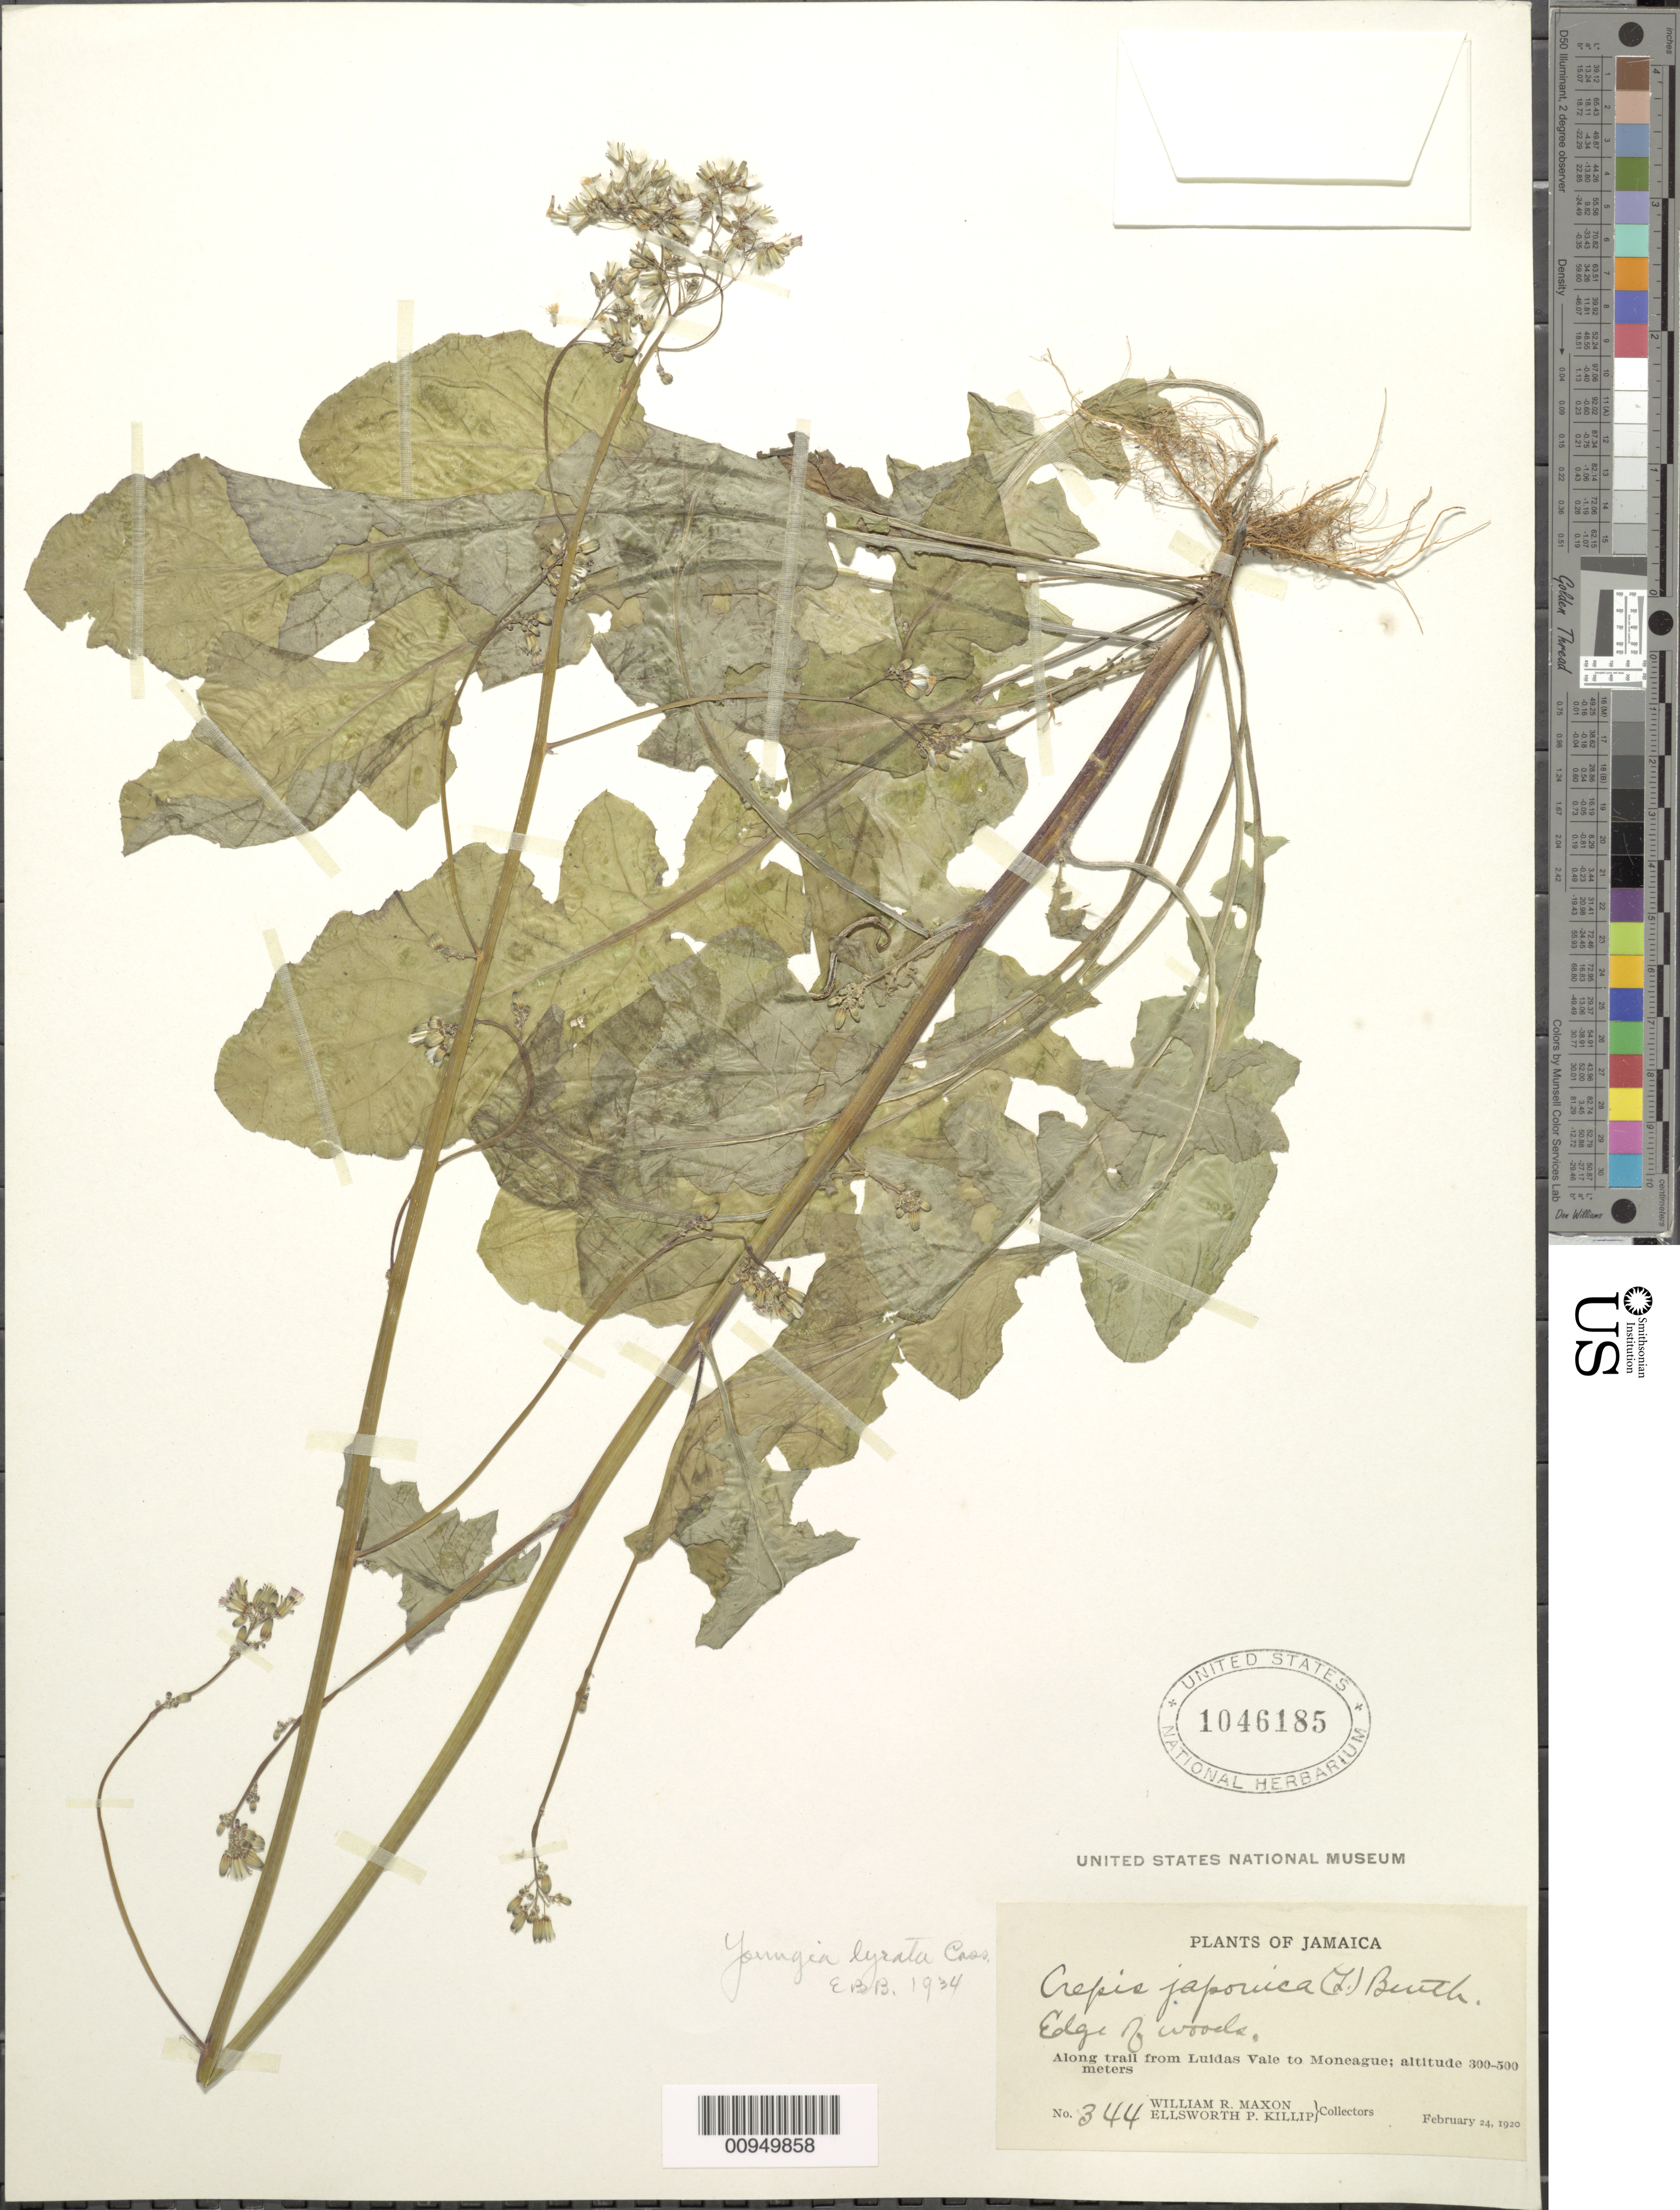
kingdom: Plantae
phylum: Tracheophyta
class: Magnoliopsida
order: Asterales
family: Asteraceae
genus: Youngia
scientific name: Youngia japonica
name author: (L.) DC.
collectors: W. R. Maxon & E. P. Killip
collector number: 344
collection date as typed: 24 Feb 1920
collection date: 1920-02-24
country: Jamaica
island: Jamaica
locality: Woods along trail from Luidas Vale to Moneague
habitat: Edge of woods along trail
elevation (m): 300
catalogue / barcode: US 1046185